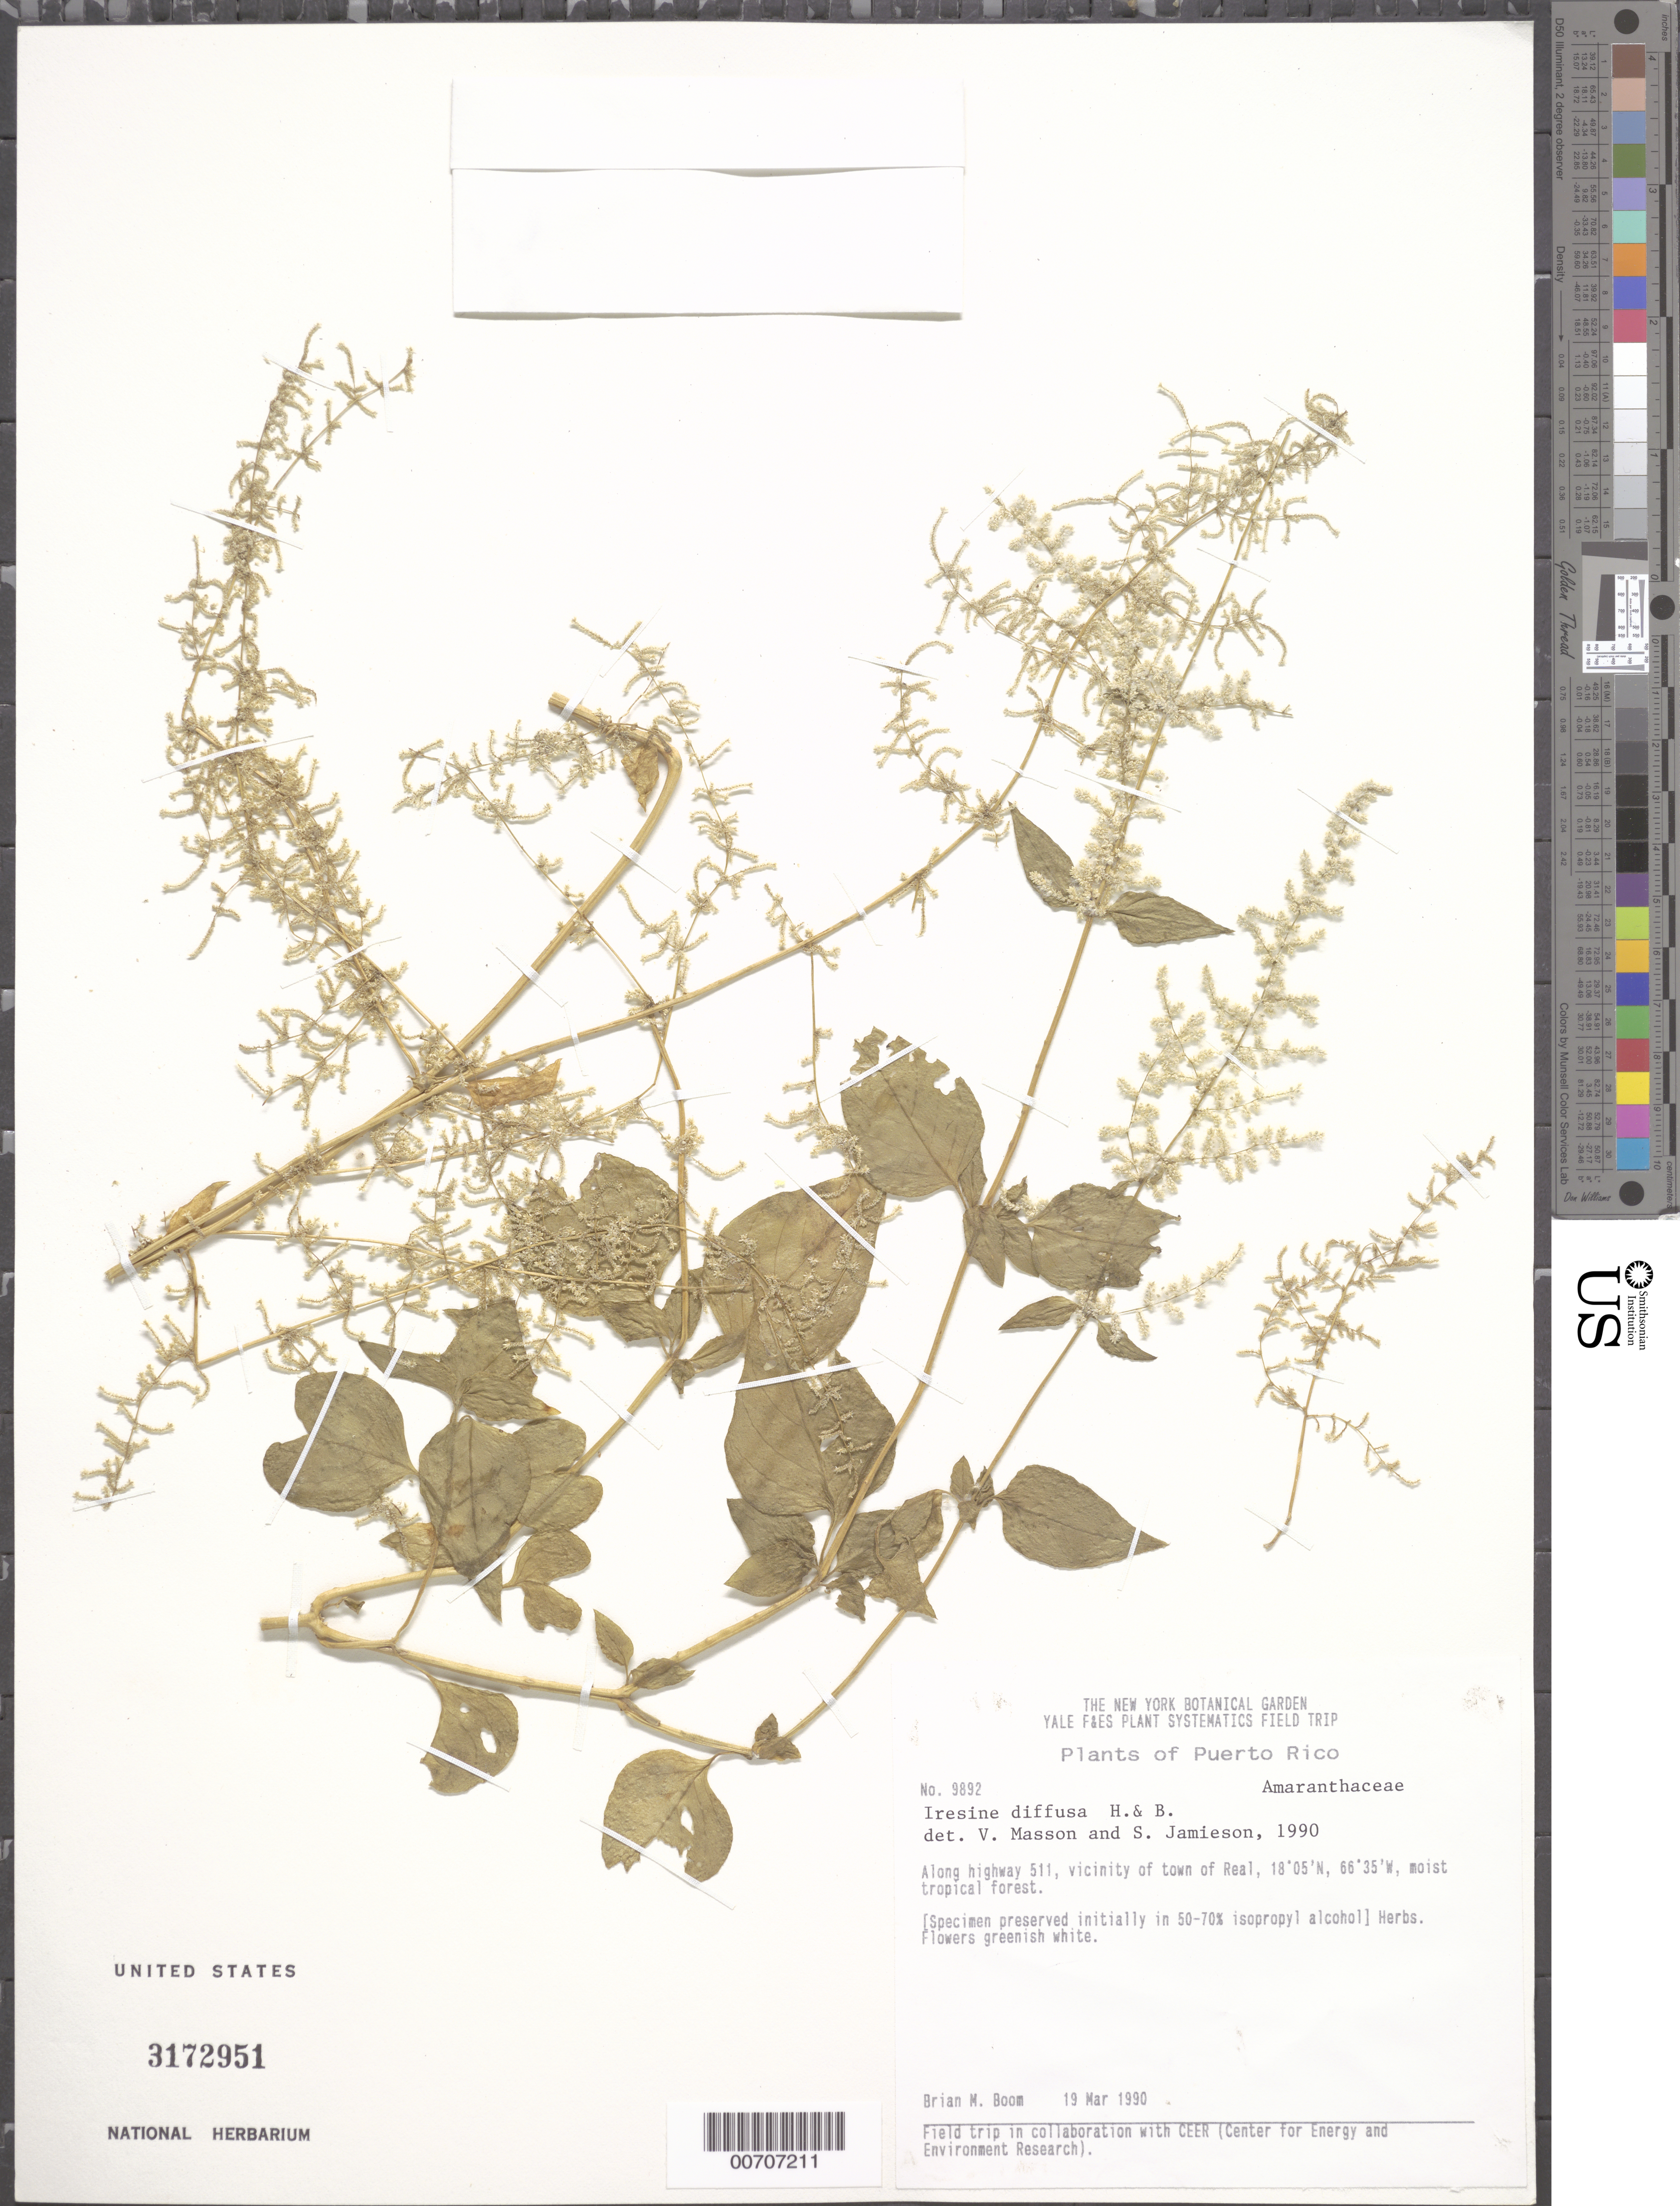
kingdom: Plantae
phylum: Tracheophyta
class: Magnoliopsida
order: Caryophyllales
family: Amaranthaceae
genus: Iresine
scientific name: Iresine diffusa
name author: Humb. & Bonpl. ex Willd.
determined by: Masson, V. & Jamieson, S.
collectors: B. M. Boom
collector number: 9892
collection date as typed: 19 Mar 1990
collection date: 1990-03-19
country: Puerto Rico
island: Greater Antilles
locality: Real, vic of town; along hy. 511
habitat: Moist tropical forest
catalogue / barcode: US 3172951